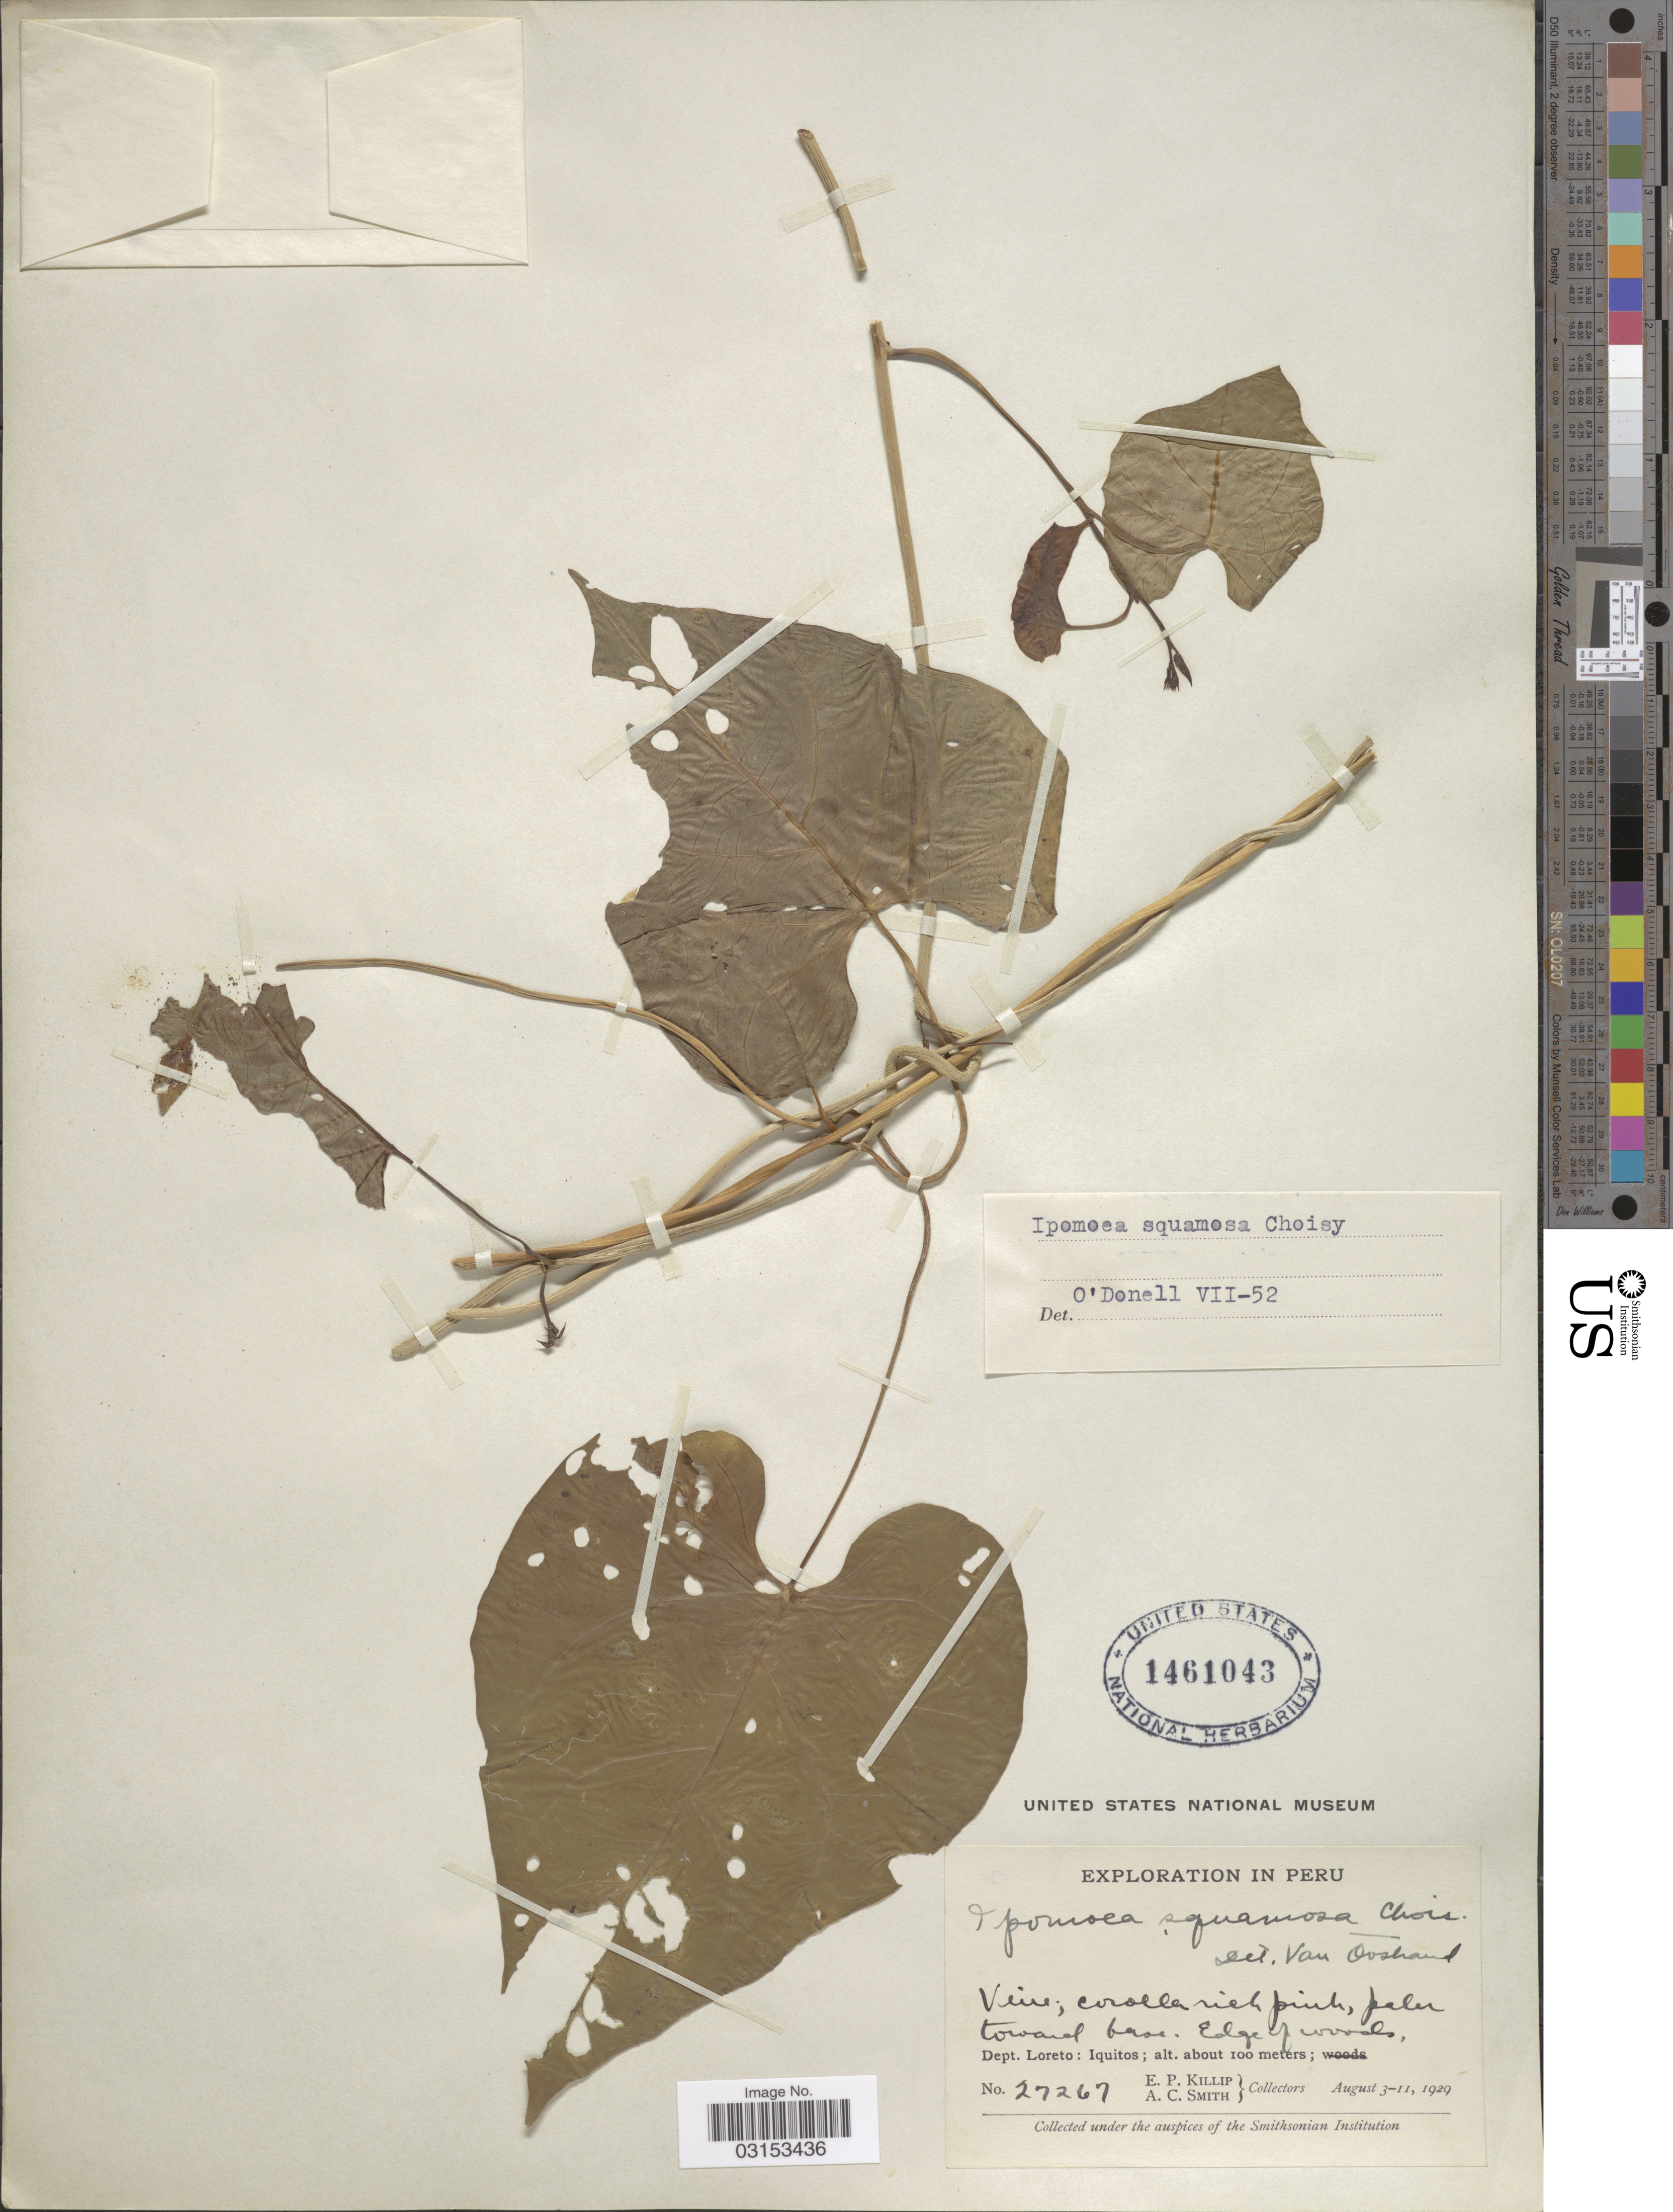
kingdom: Plantae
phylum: Tracheophyta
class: Magnoliopsida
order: Solanales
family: Convolvulaceae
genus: Ipomoea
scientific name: Ipomoea squamosa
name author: Choisy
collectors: E. P. Killip & A. C. Smith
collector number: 27267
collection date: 1929-08-03/1929-08-11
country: Peru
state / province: Loreto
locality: Dept. Loreto: Iquitos.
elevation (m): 100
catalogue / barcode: US 1461043